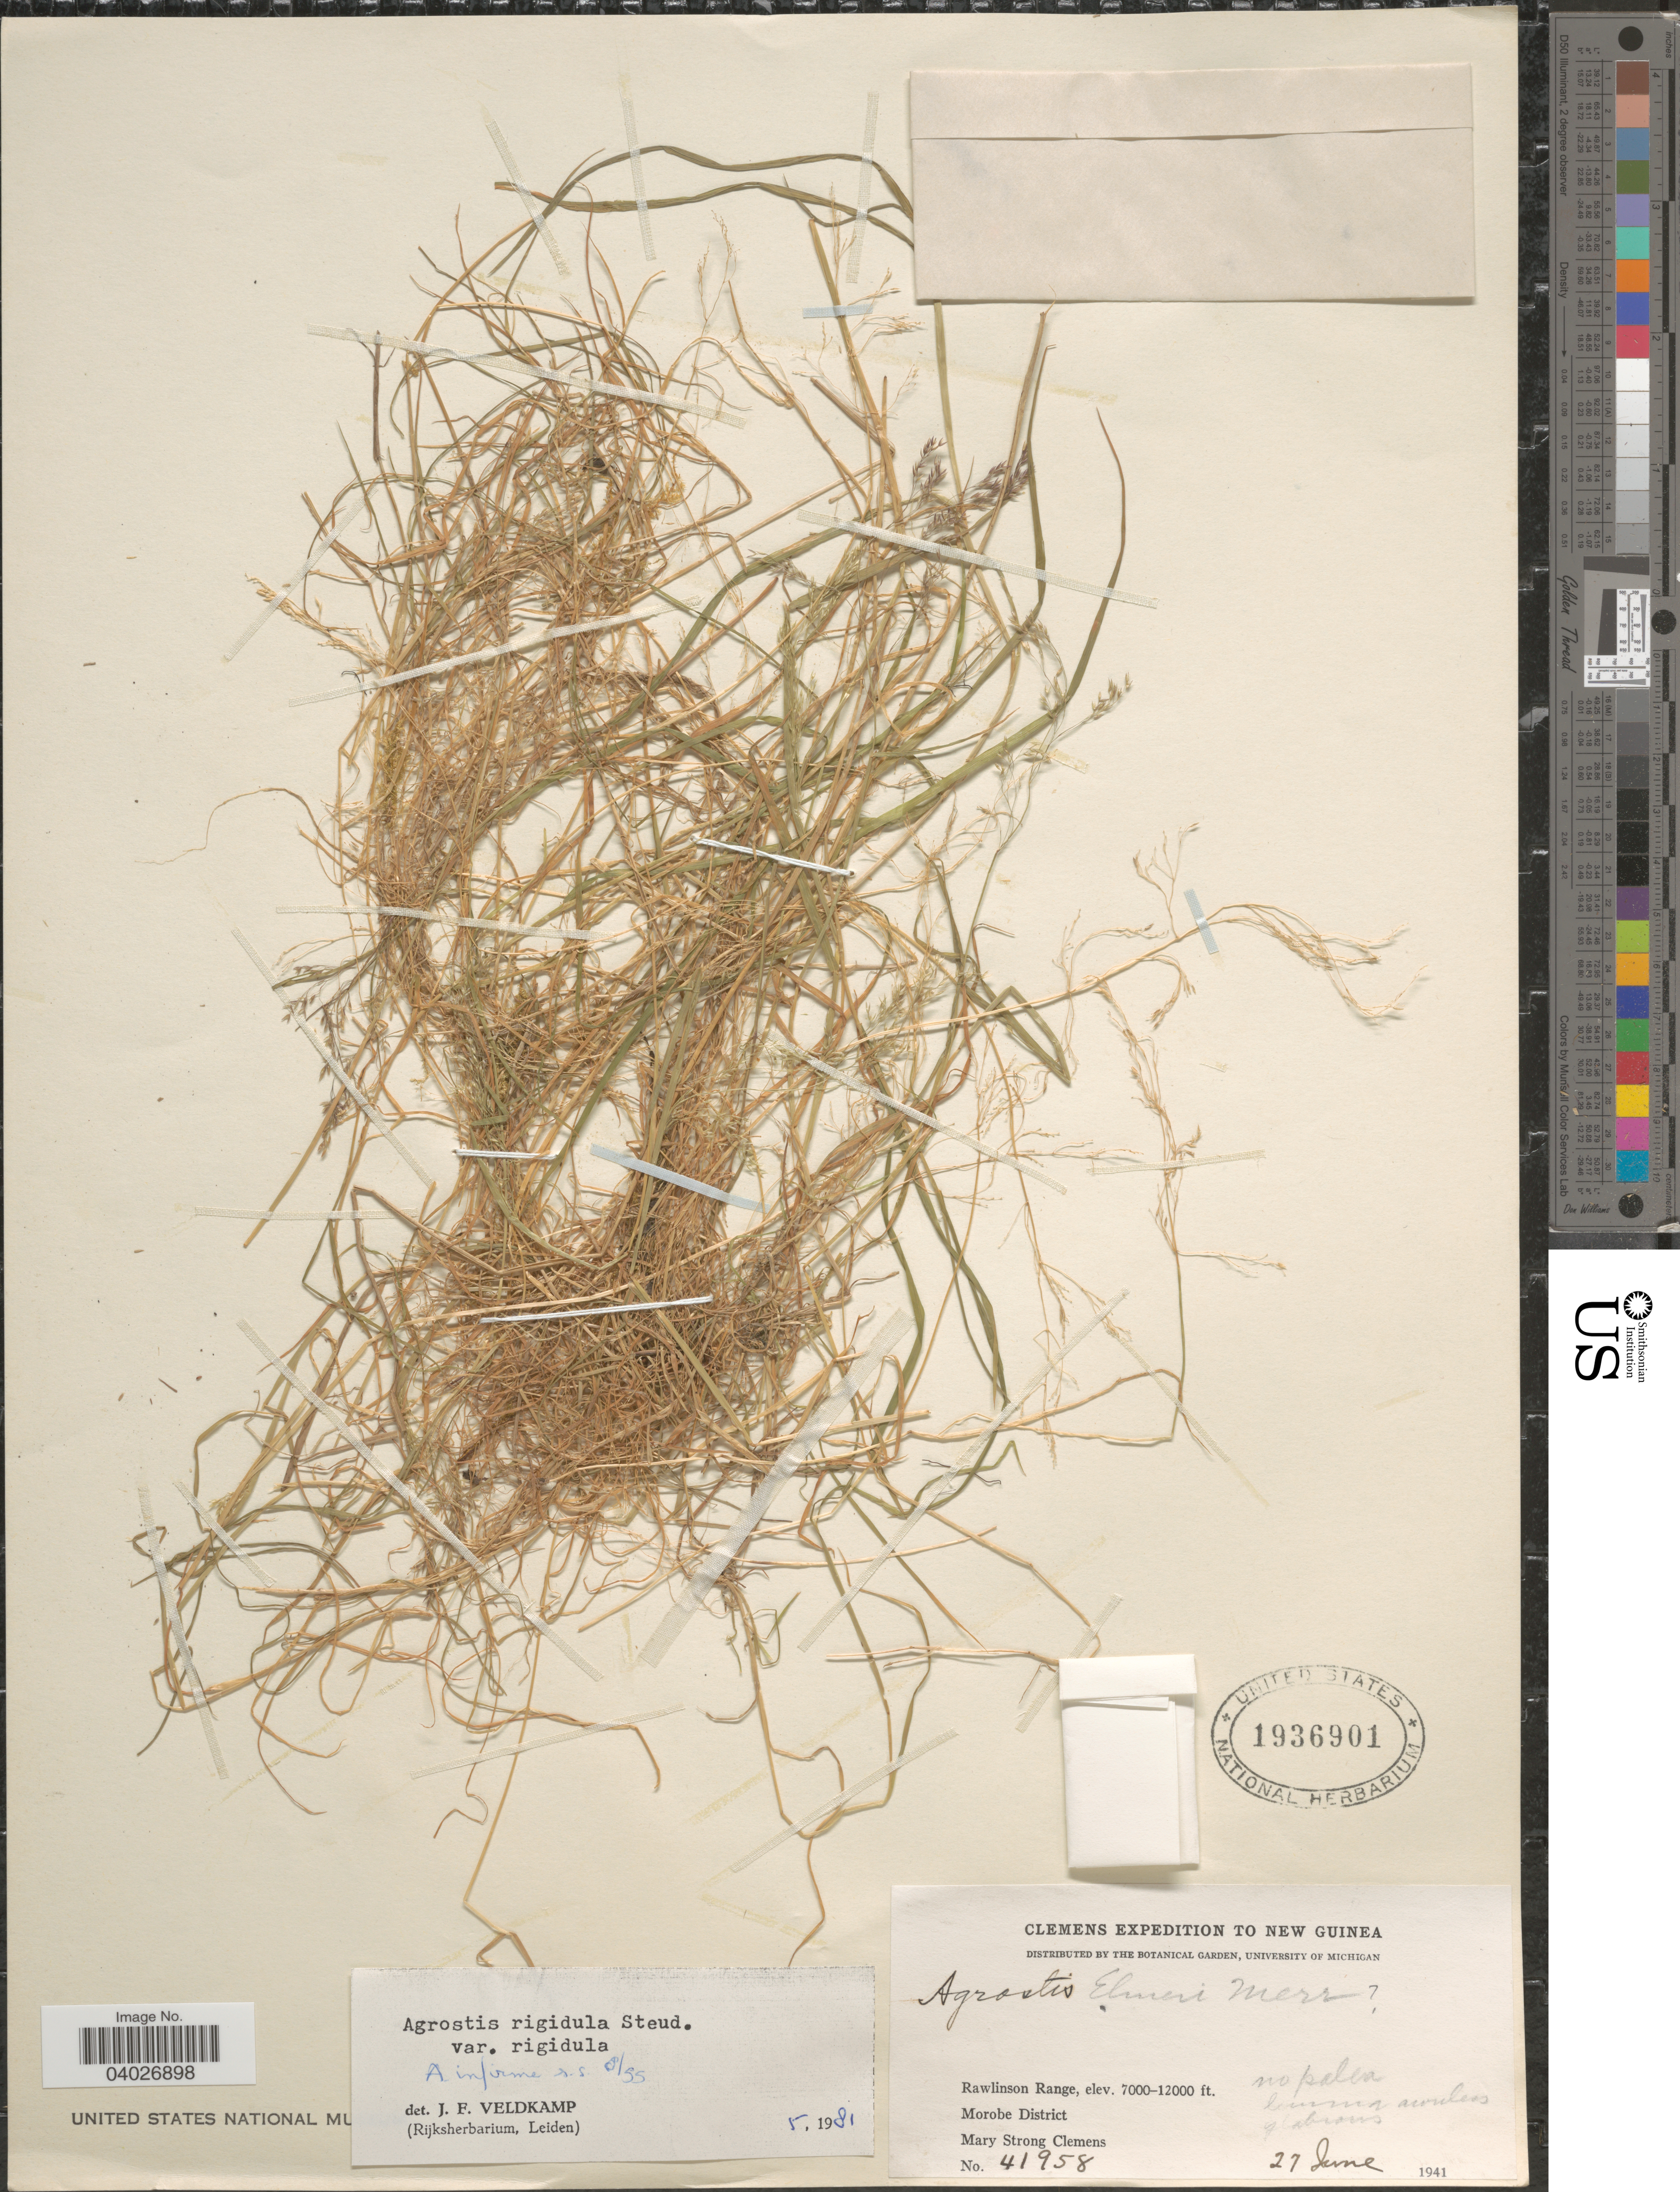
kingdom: Plantae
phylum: Tracheophyta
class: Liliopsida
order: Poales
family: Poaceae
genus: Agrostis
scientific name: Agrostis infirma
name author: Büse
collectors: M. S. Clemens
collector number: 41958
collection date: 1941-06-27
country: Papua New Guinea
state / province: Morobe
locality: New Guinea. Rawlinson Range. Morobe District.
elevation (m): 2134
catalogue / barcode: US 1936901